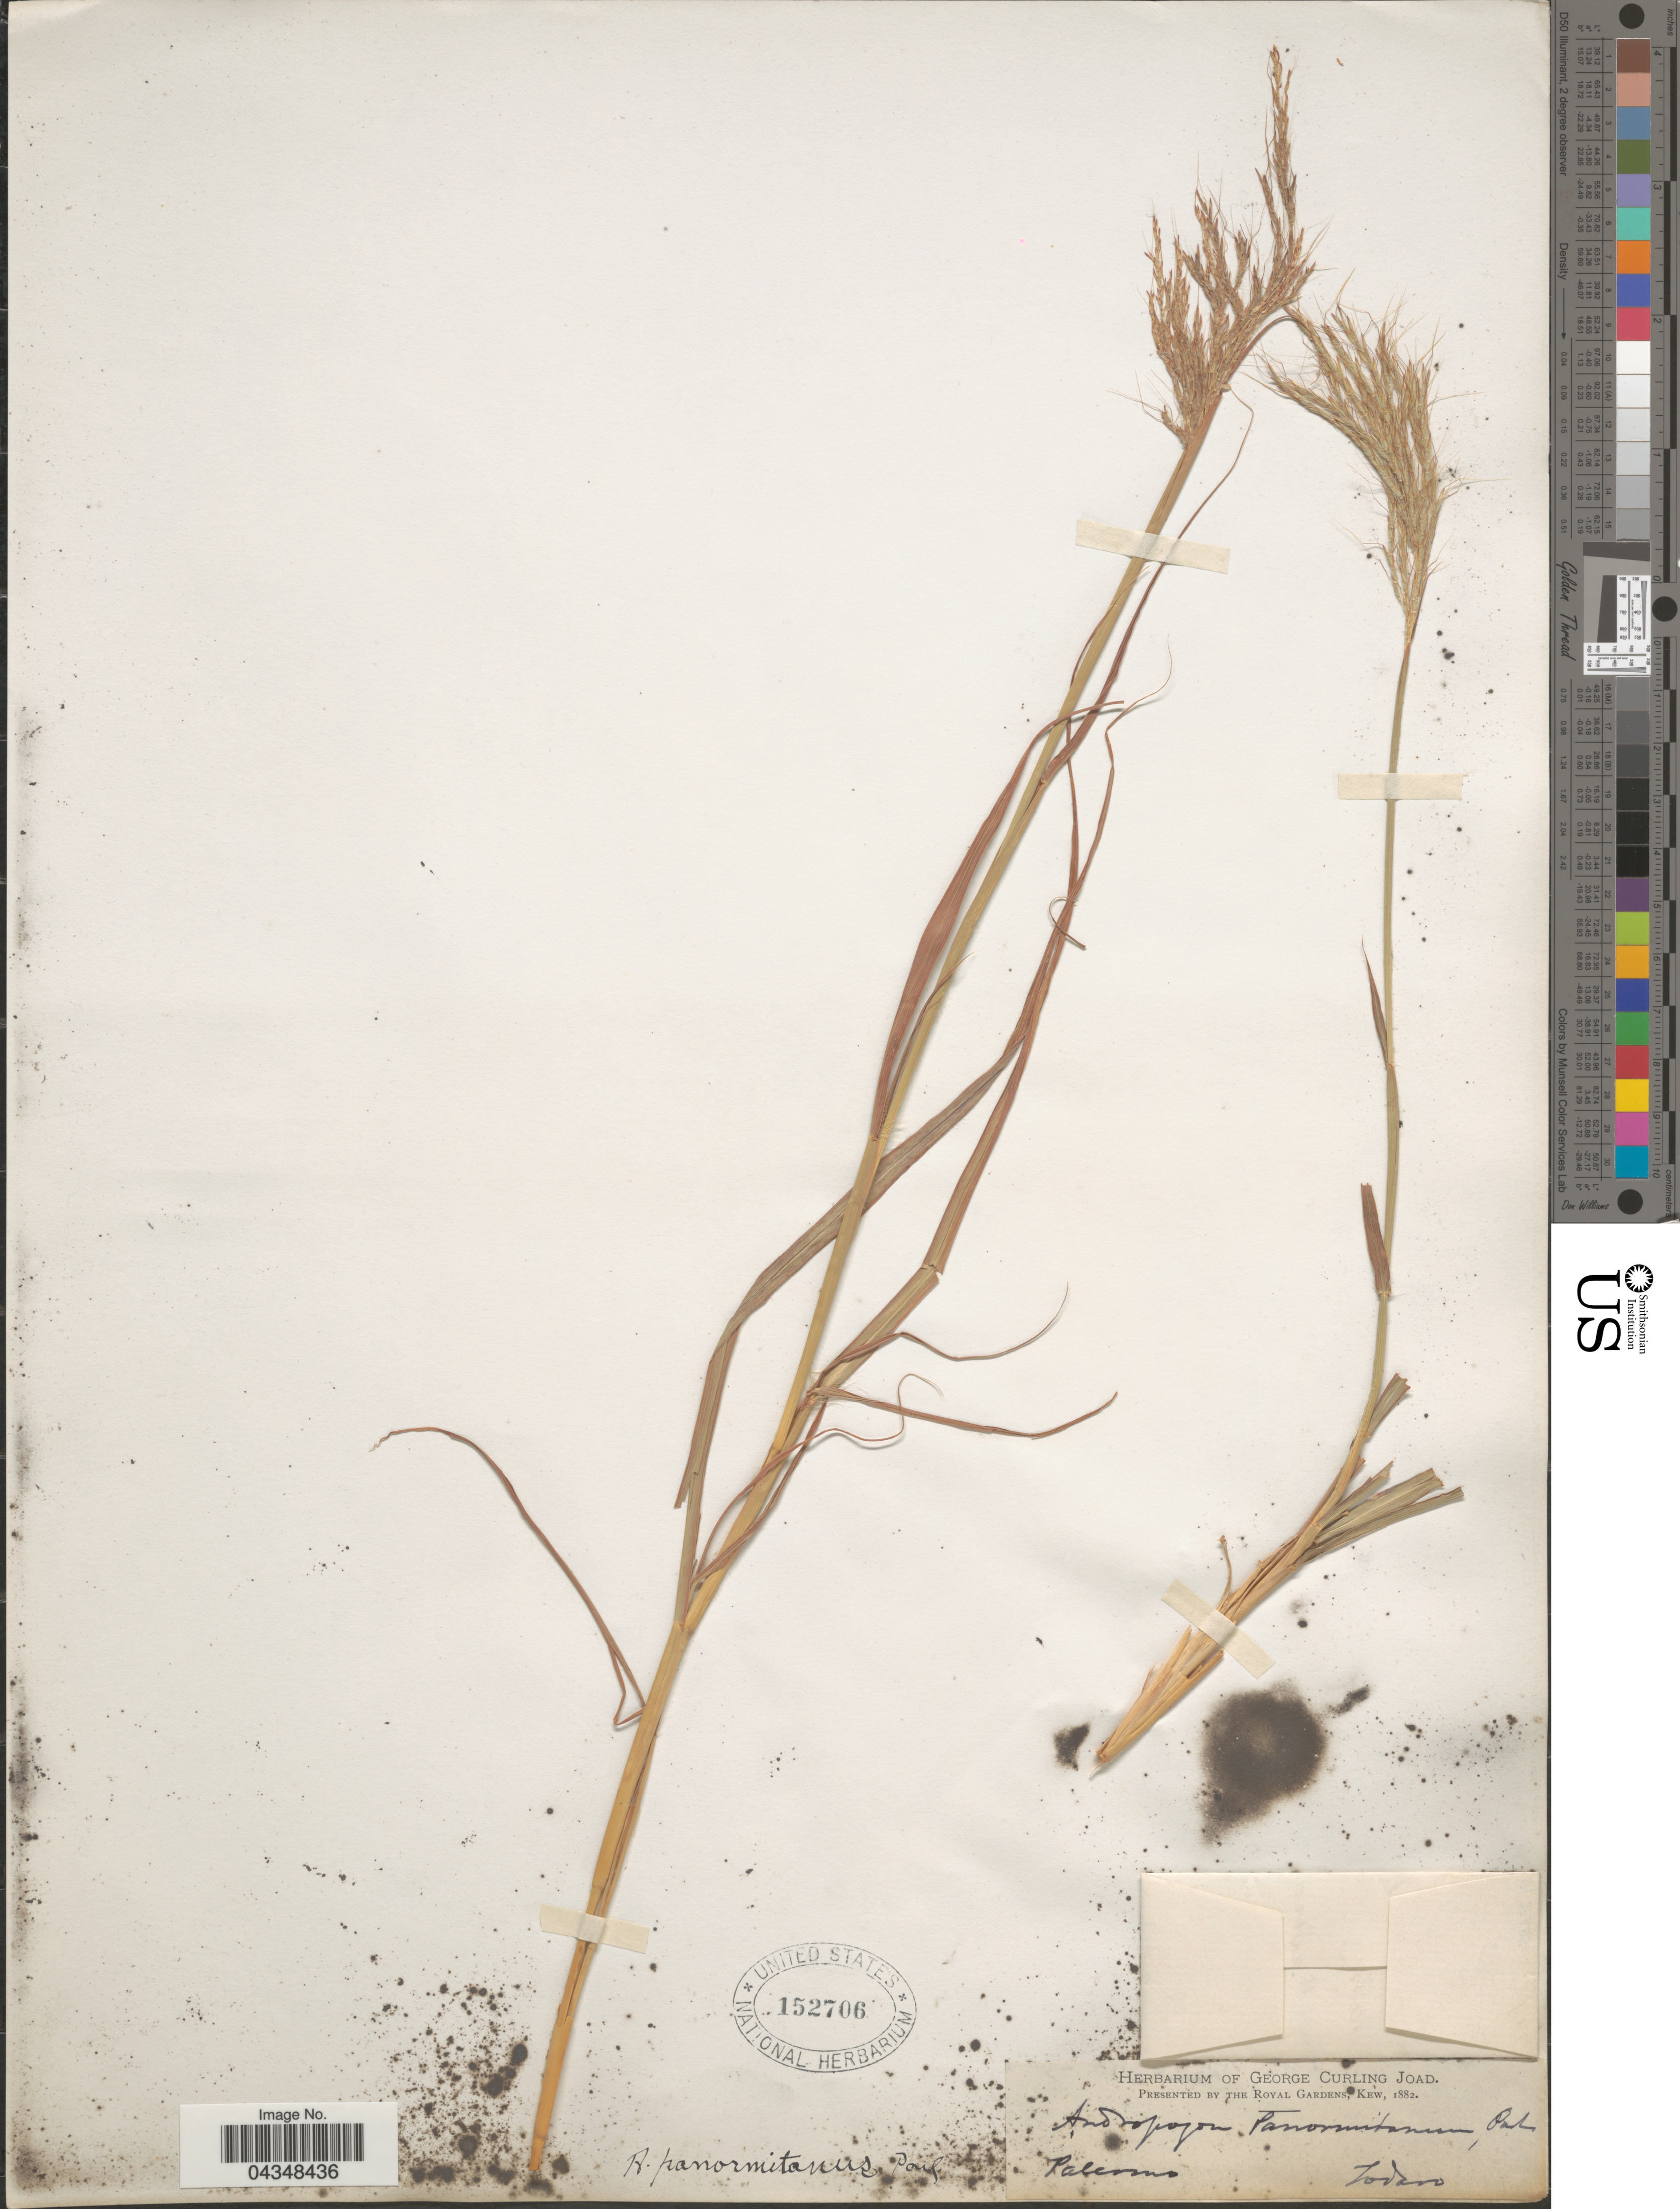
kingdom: Plantae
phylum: Tracheophyta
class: Liliopsida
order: Poales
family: Poaceae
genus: Bothriochloa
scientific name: Bothriochloa pertusa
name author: (L.) A. Camus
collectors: Todaro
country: Italy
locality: Palermo.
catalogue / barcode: US 152706